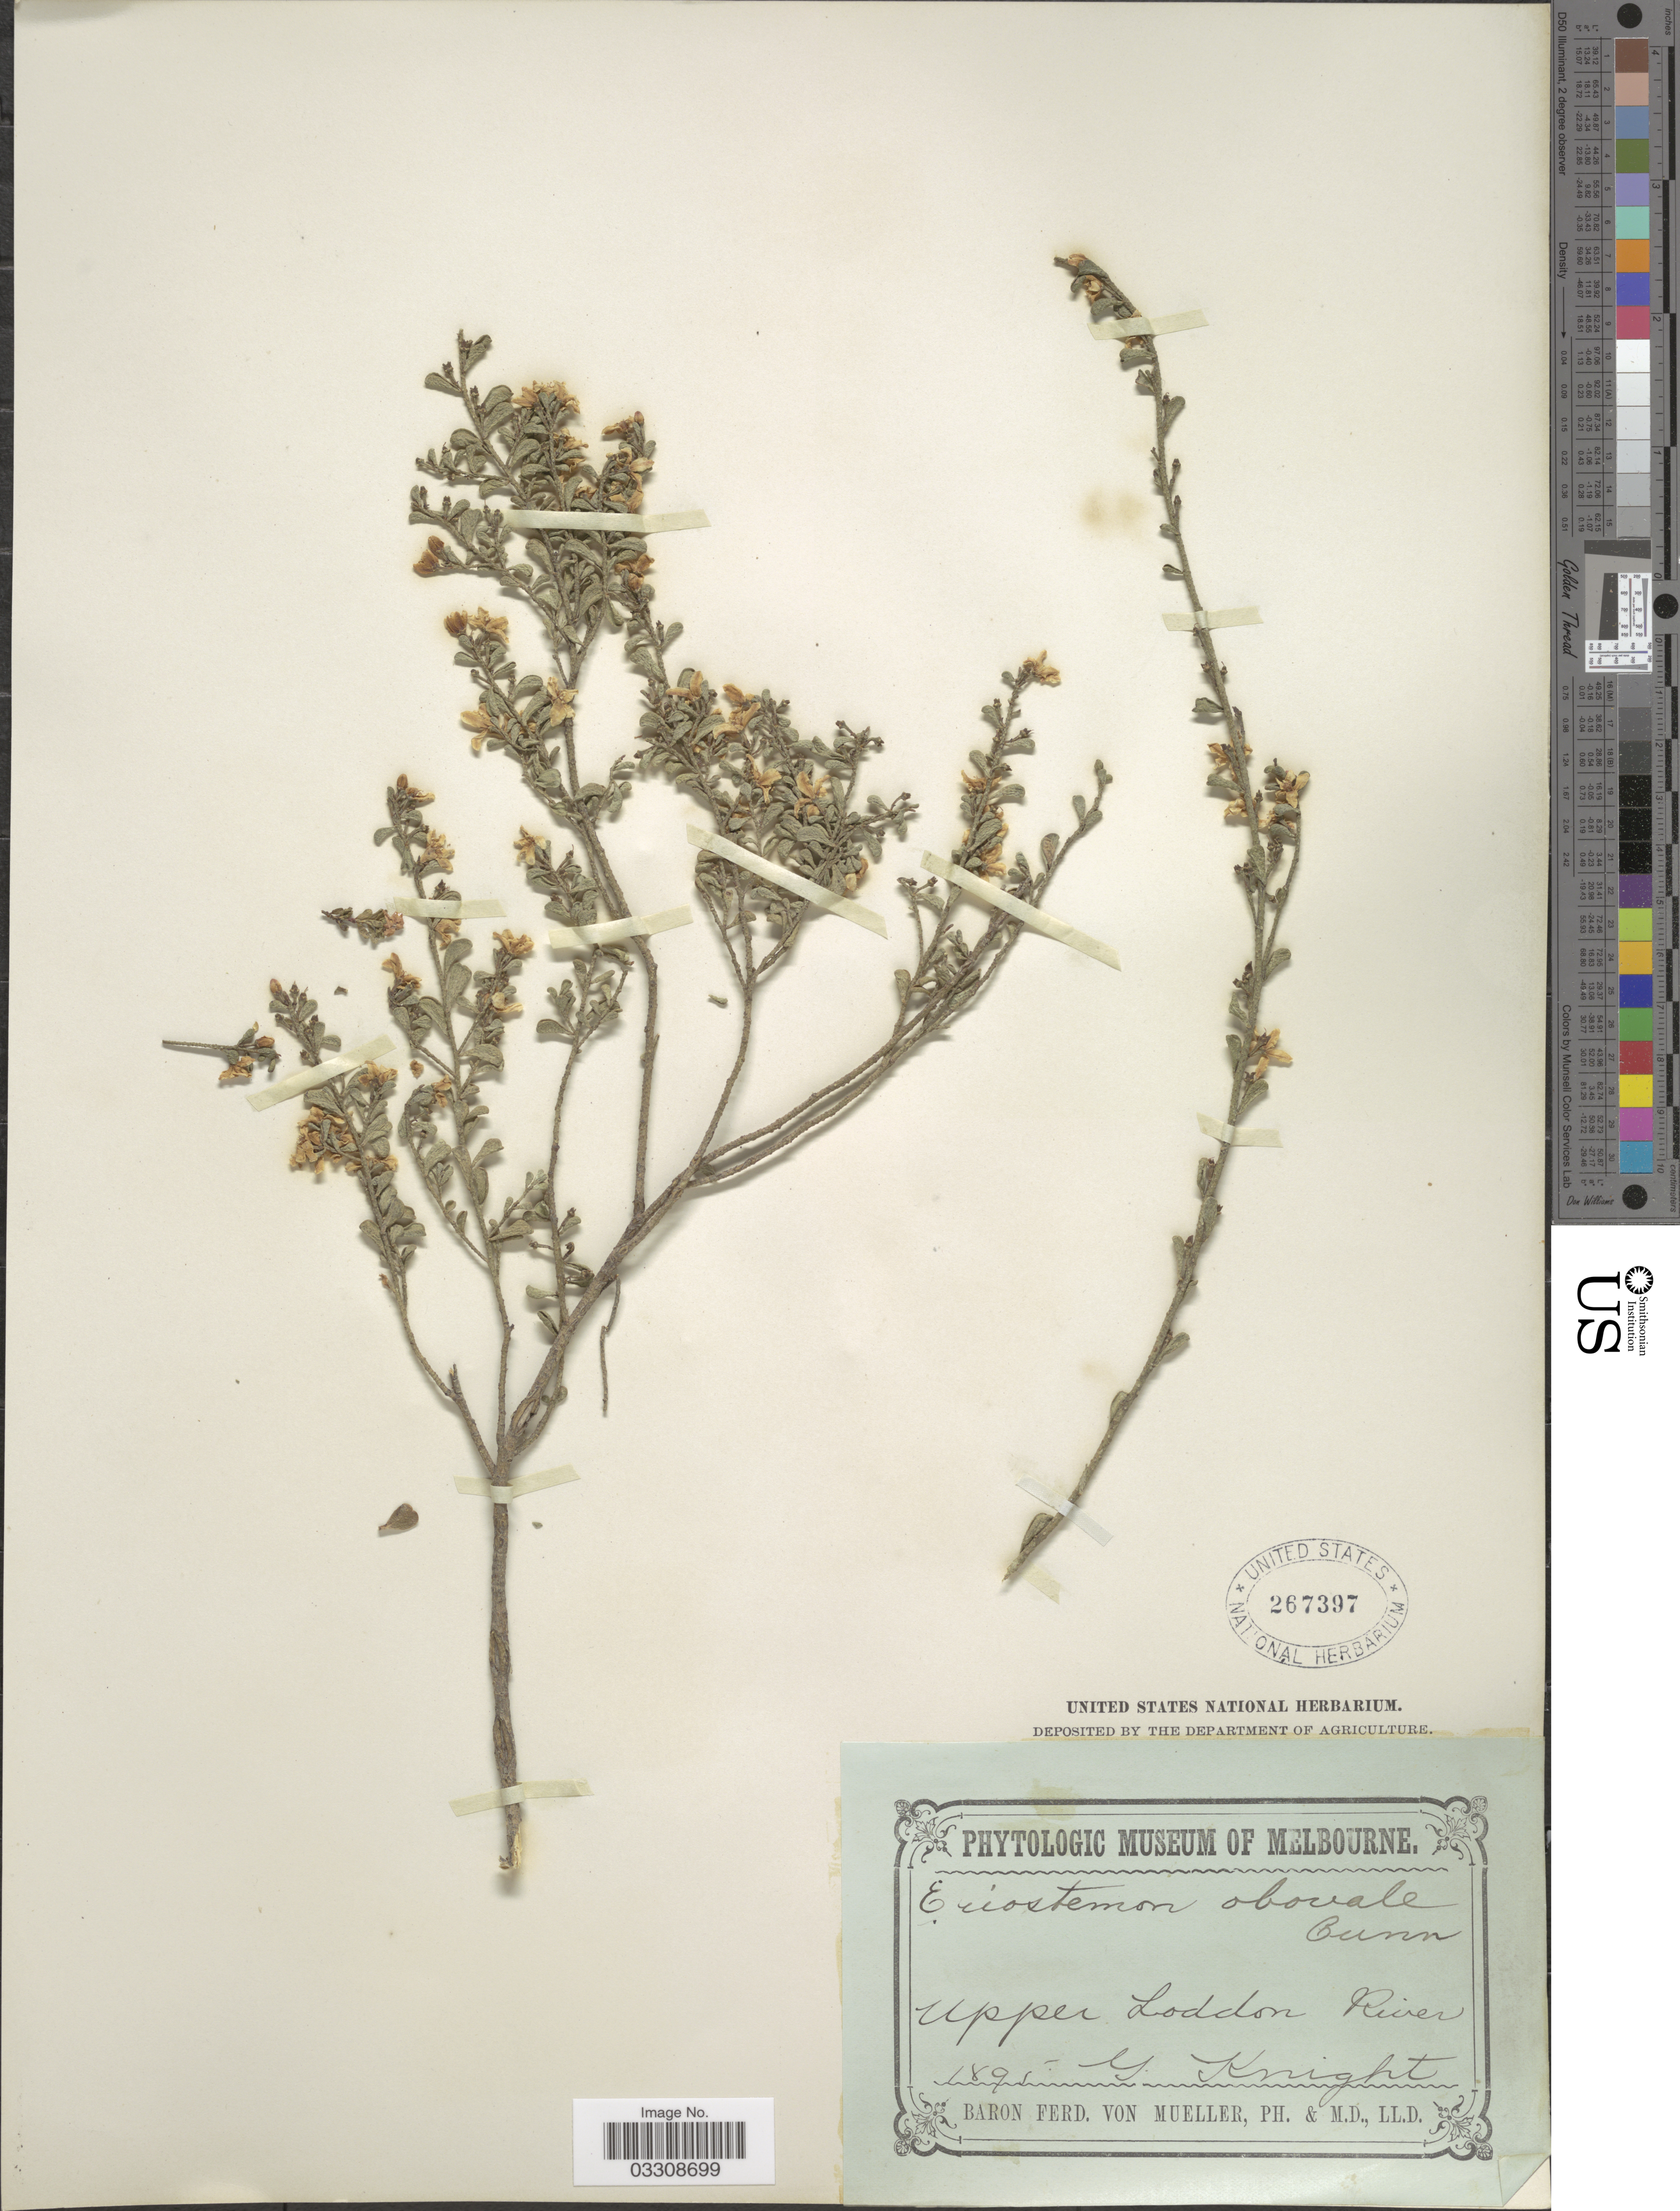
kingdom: Plantae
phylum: Tracheophyta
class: Magnoliopsida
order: Sapindales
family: Rutaceae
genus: Eriostemon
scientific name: Eriostemon obovalis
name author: A. Cunn.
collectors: F. Mueller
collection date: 1895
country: Australia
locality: Upper Loddon River.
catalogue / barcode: US 267397